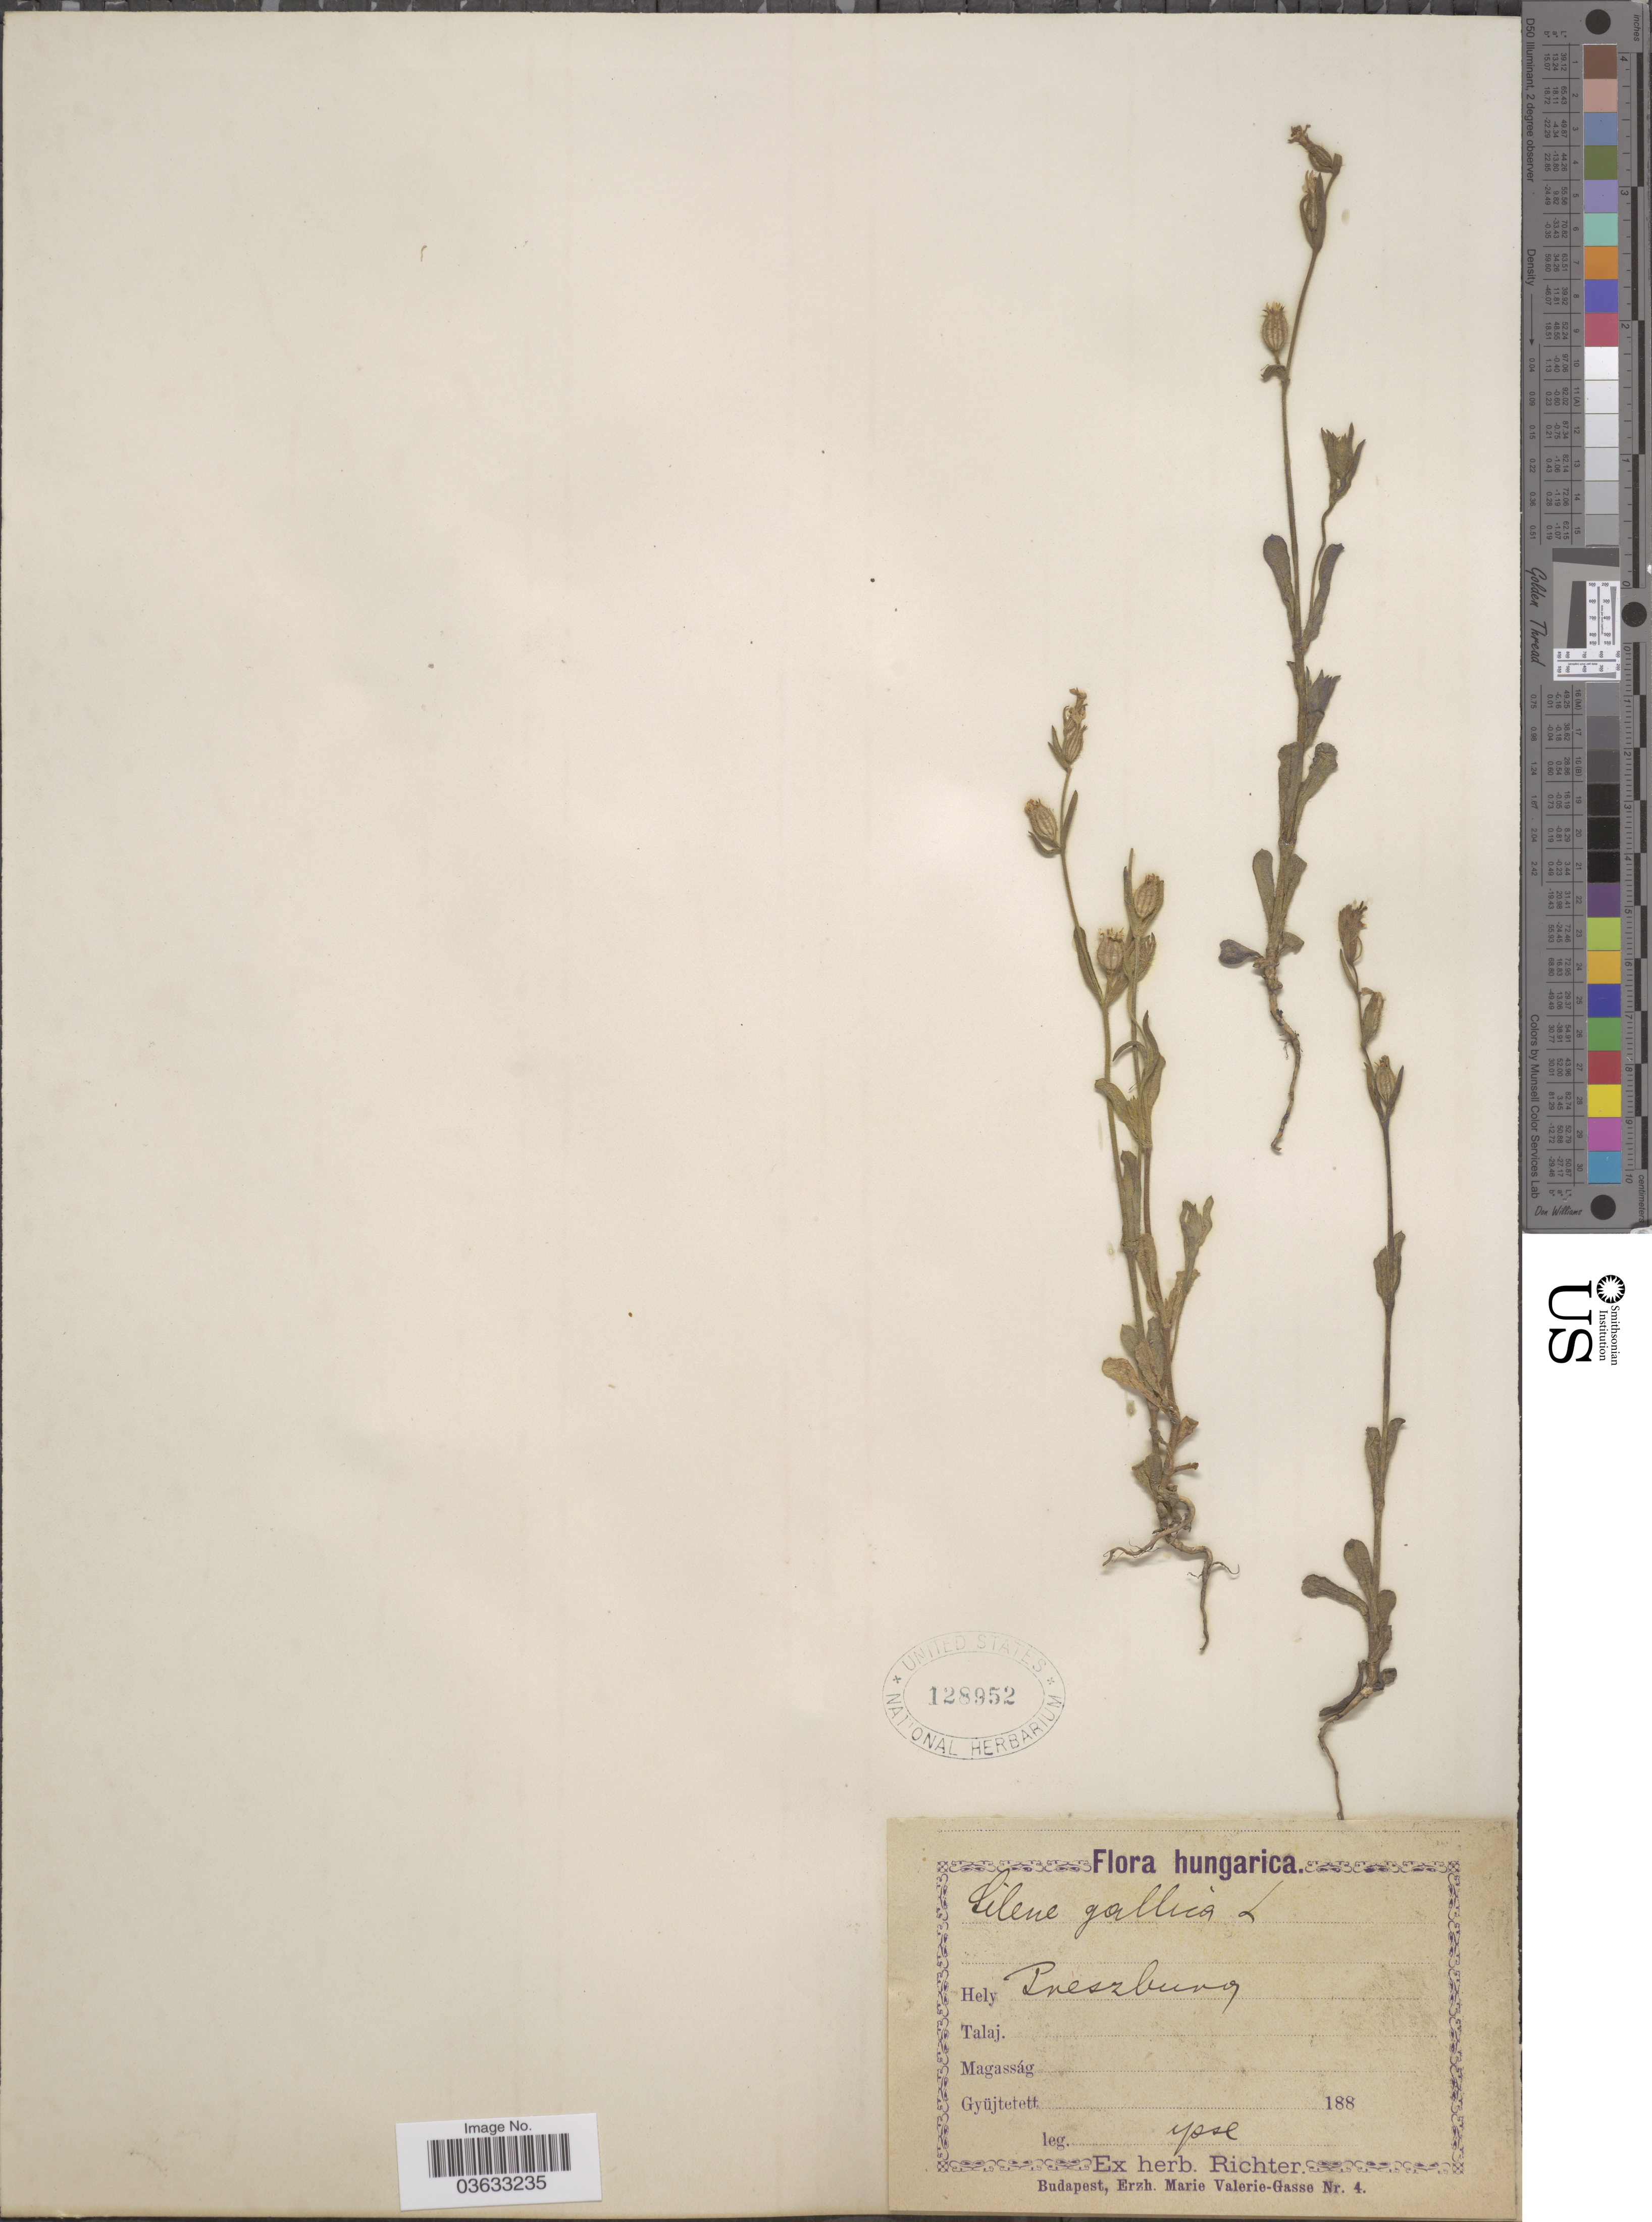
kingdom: Plantae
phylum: Tracheophyta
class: Magnoliopsida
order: Caryophyllales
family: Caryophyllaceae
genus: Silene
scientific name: Silene gallica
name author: L.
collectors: -- Richter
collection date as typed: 188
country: Hungary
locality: Hungarica. Preszburg.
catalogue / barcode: US 128952